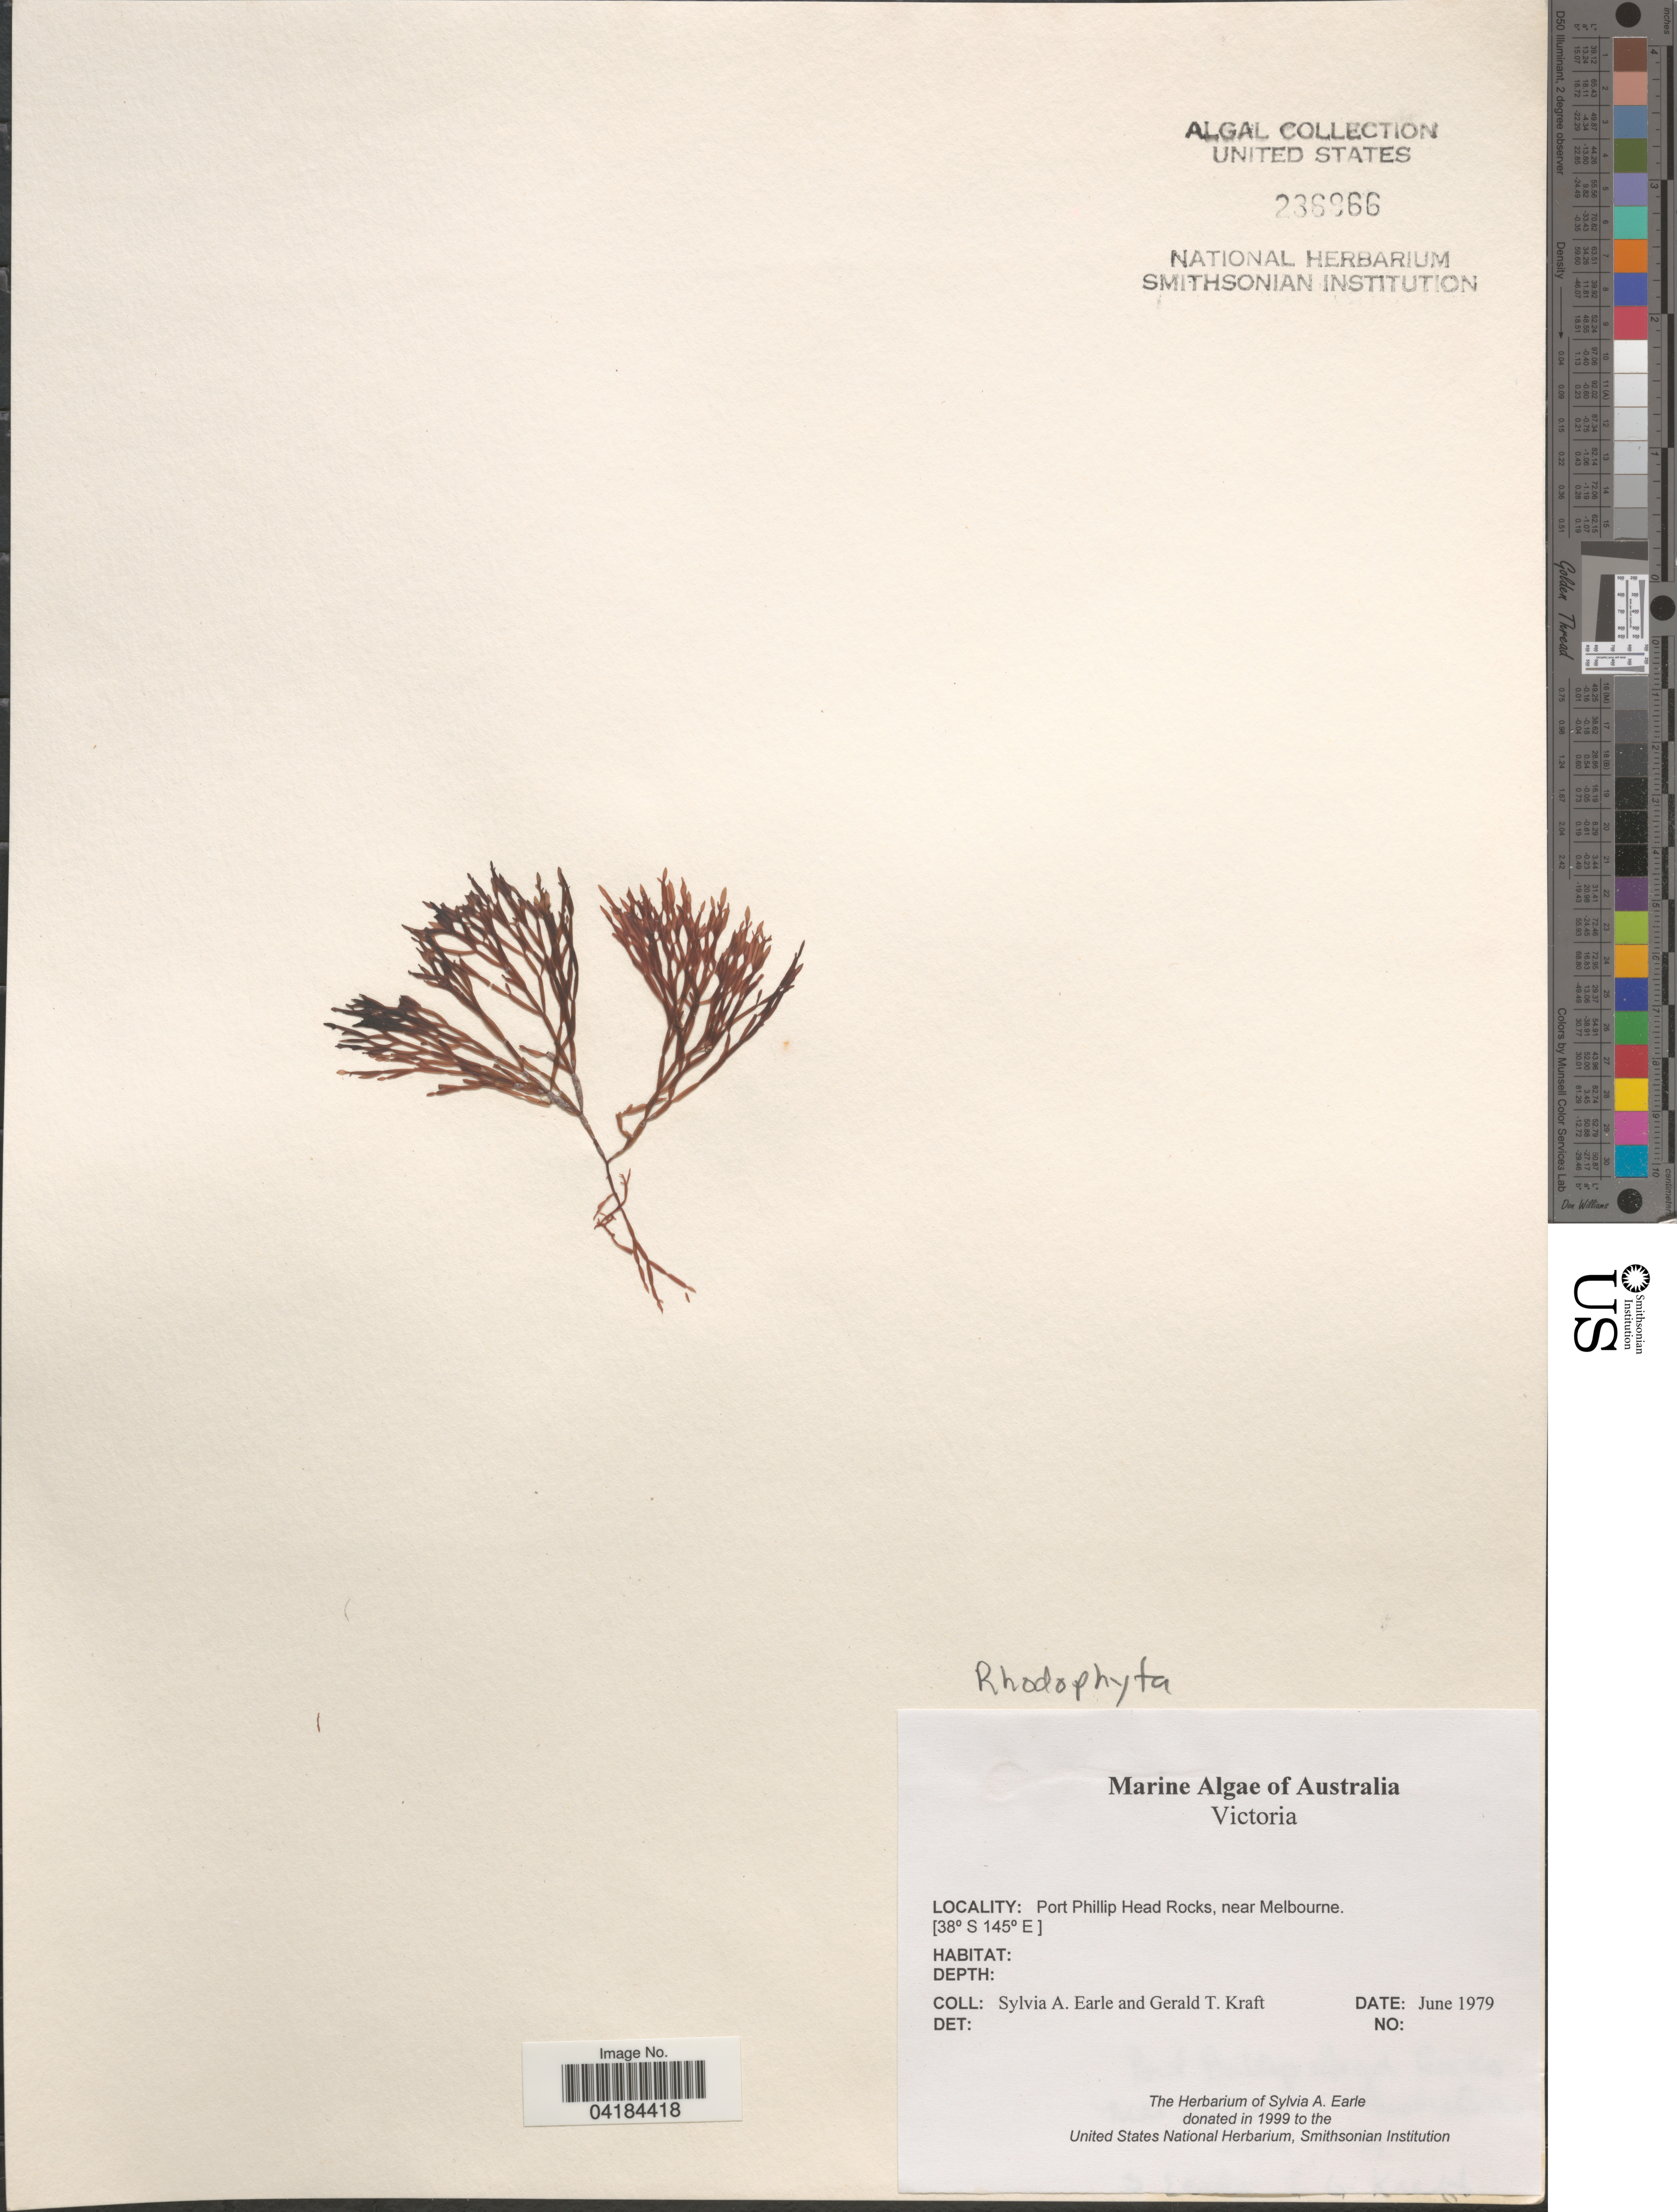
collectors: S. A. Earle & G. T. Kraft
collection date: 1979-06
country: Australia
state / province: Victoria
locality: Victoria. Port Phillip Head Rocks, near Melbourne.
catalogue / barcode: US 236866